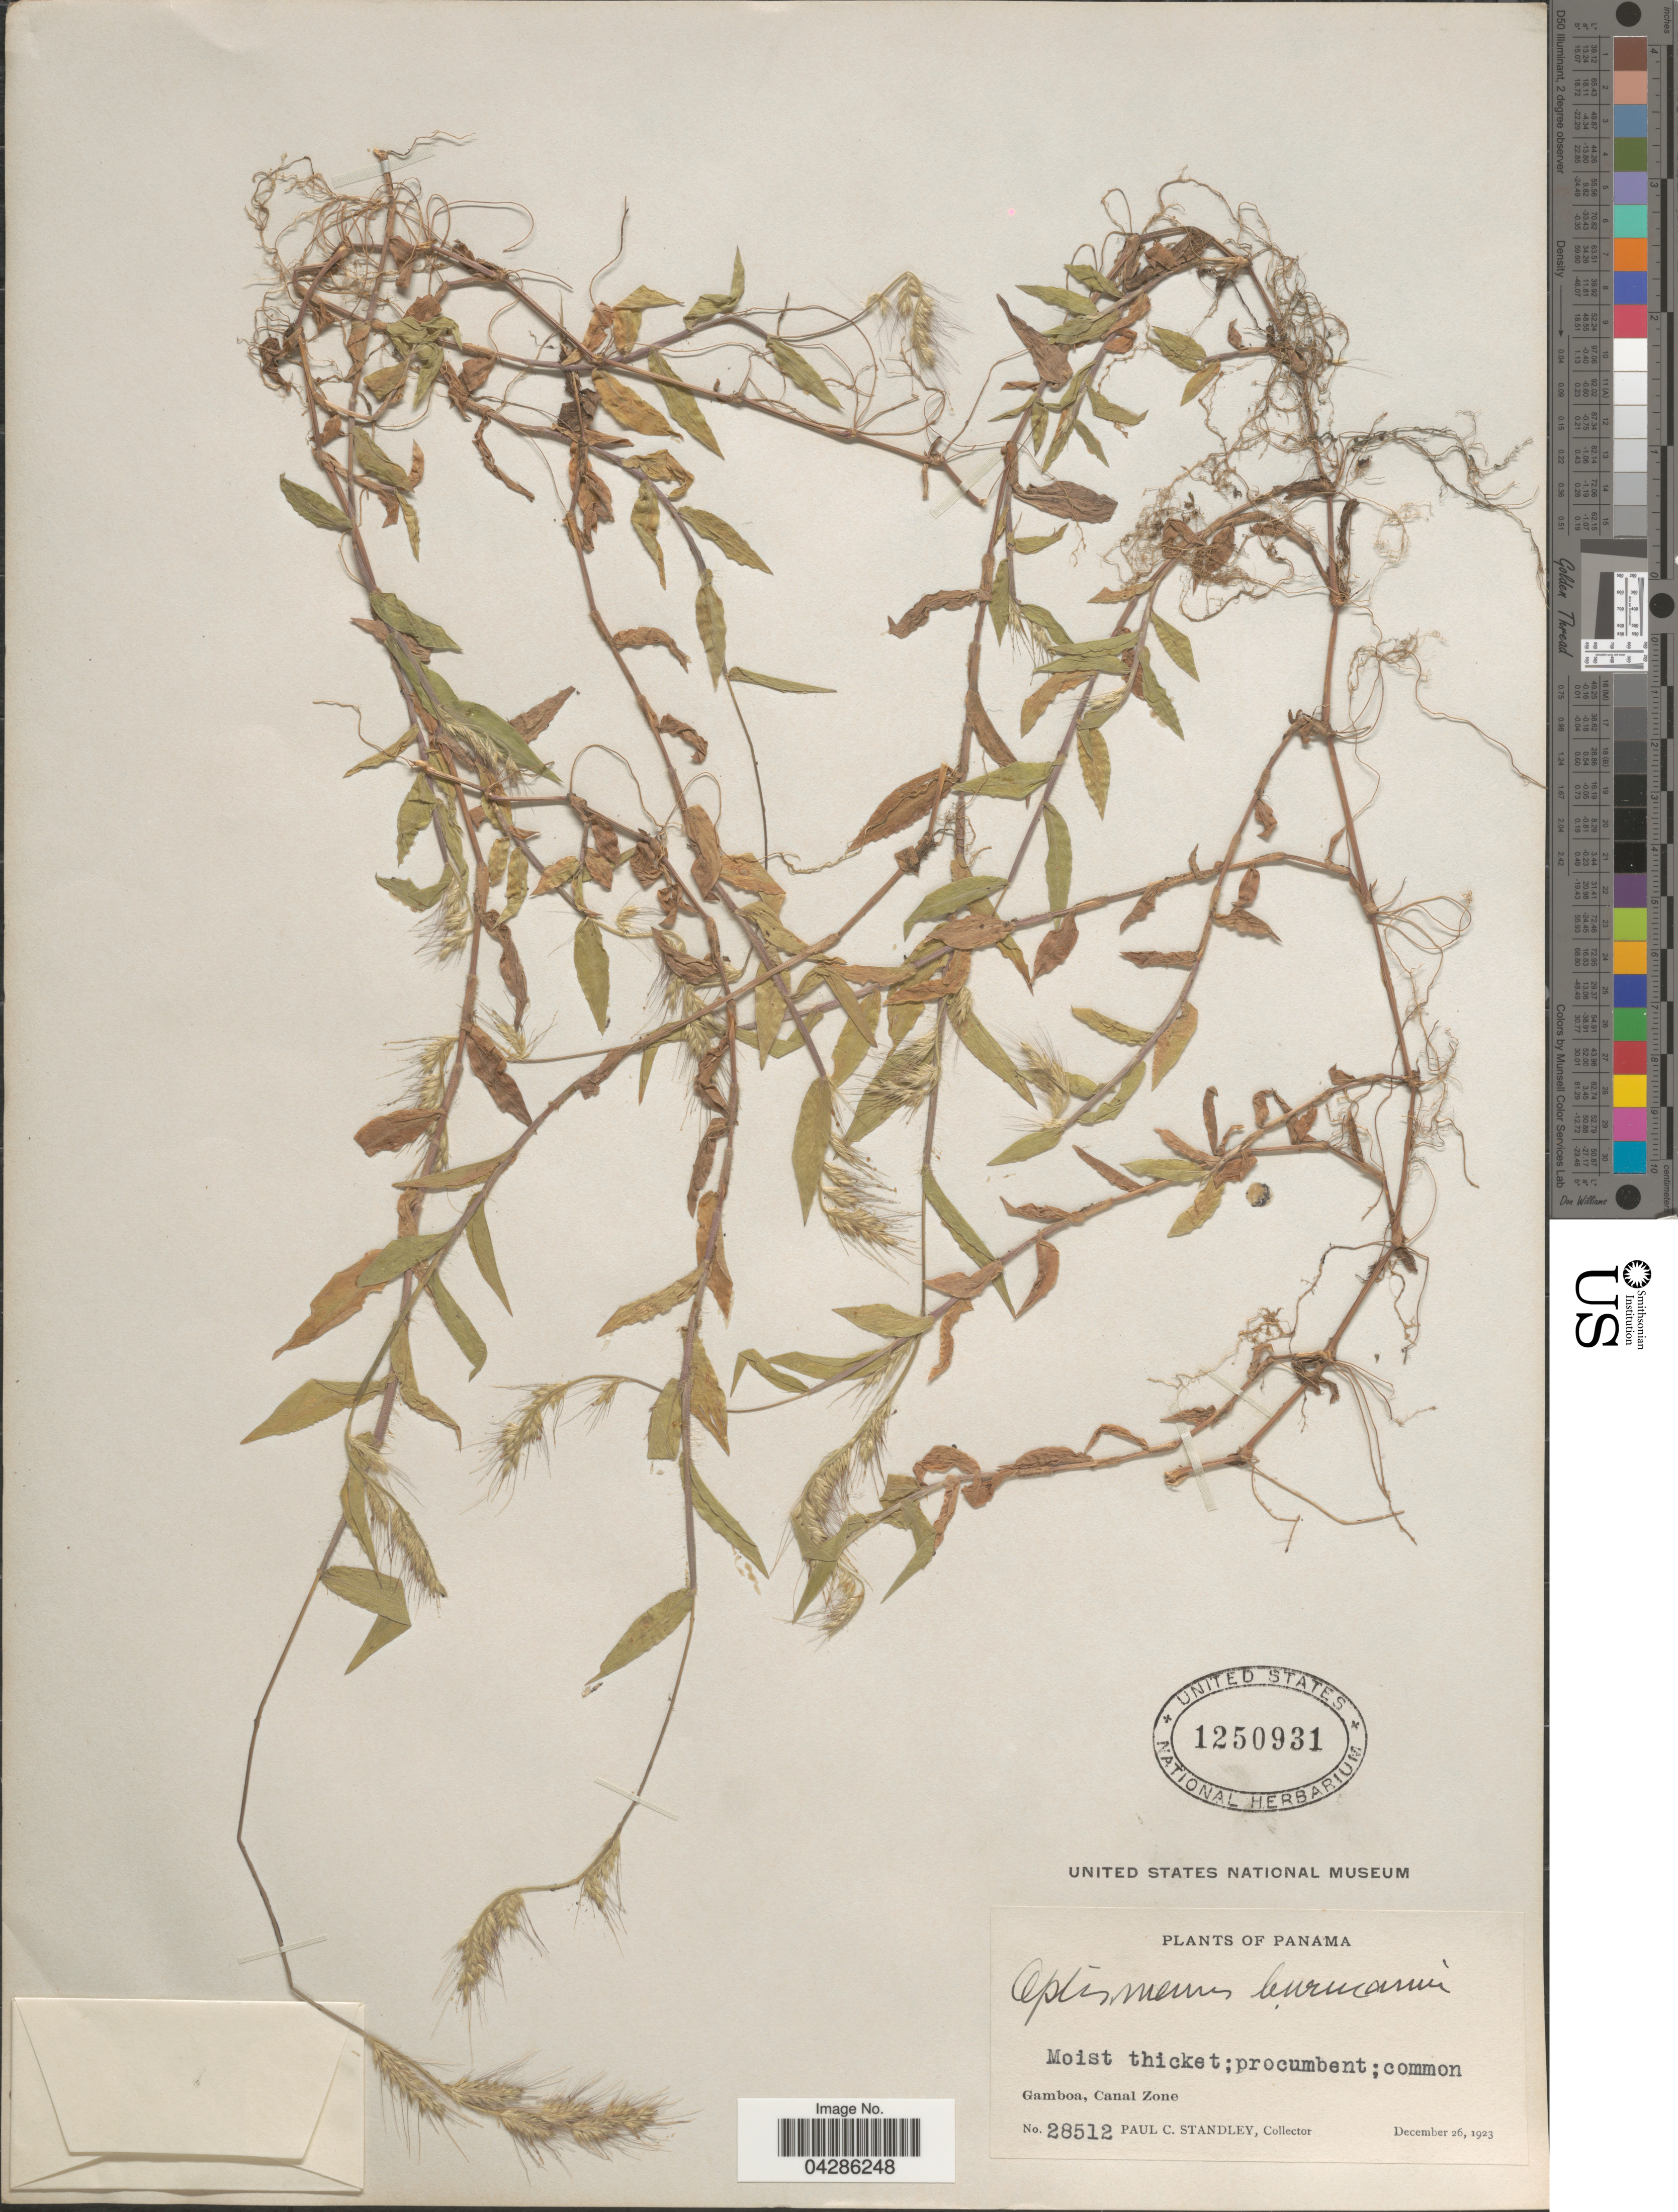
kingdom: Plantae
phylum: Tracheophyta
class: Liliopsida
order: Poales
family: Poaceae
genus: Oplismenus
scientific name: Oplismenus burmannii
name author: (Retz.) P. Beauv.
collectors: P. C. Standley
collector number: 28512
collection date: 1923-12-26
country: Panama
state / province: Colón / Panamá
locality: Moist thicket. Gamboa, Canal Zone.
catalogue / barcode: US 1250931